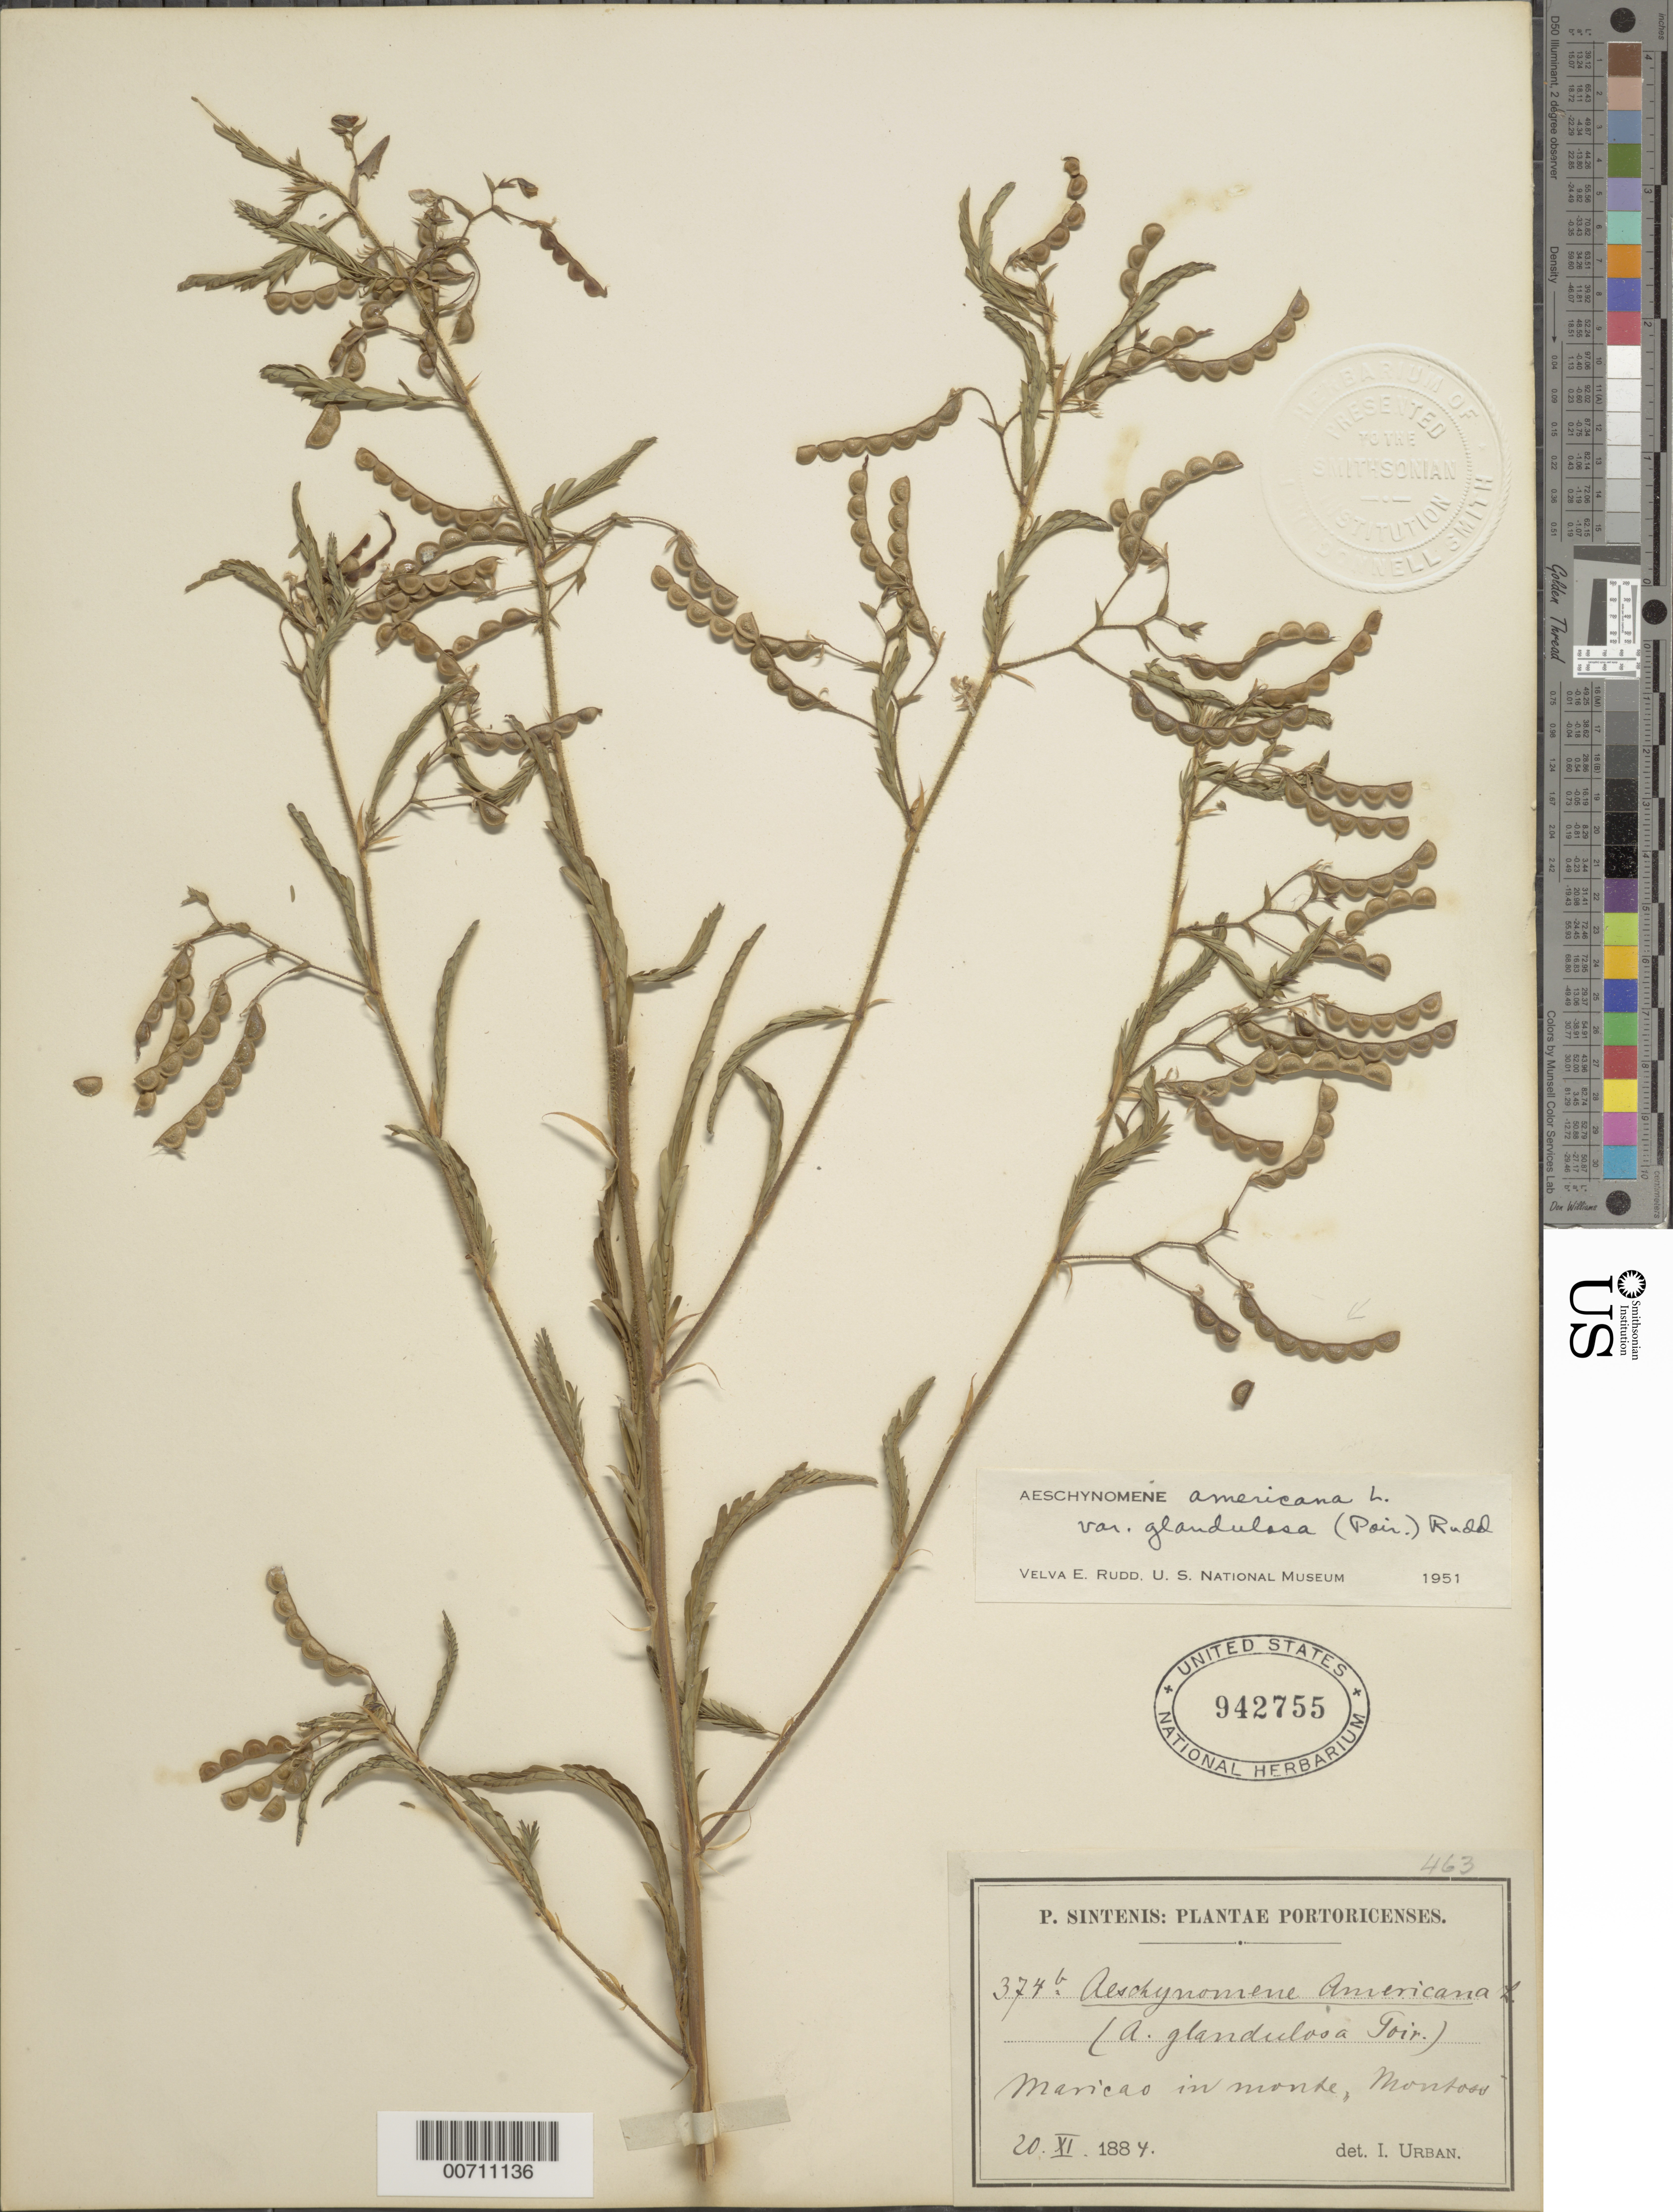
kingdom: Plantae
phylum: Tracheophyta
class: Magnoliopsida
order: Fabales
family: Fabaceae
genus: Aeschynomene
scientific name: Aeschynomene americana var. glandulosa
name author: (Poir.) Rudd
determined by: Rudd, V. E.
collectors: P. Sintenis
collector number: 374b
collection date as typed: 20 Nov 1884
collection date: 1884-11-20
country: Puerto Rico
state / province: Maricao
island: Greater Antilles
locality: In monte, montosi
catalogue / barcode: US 942755